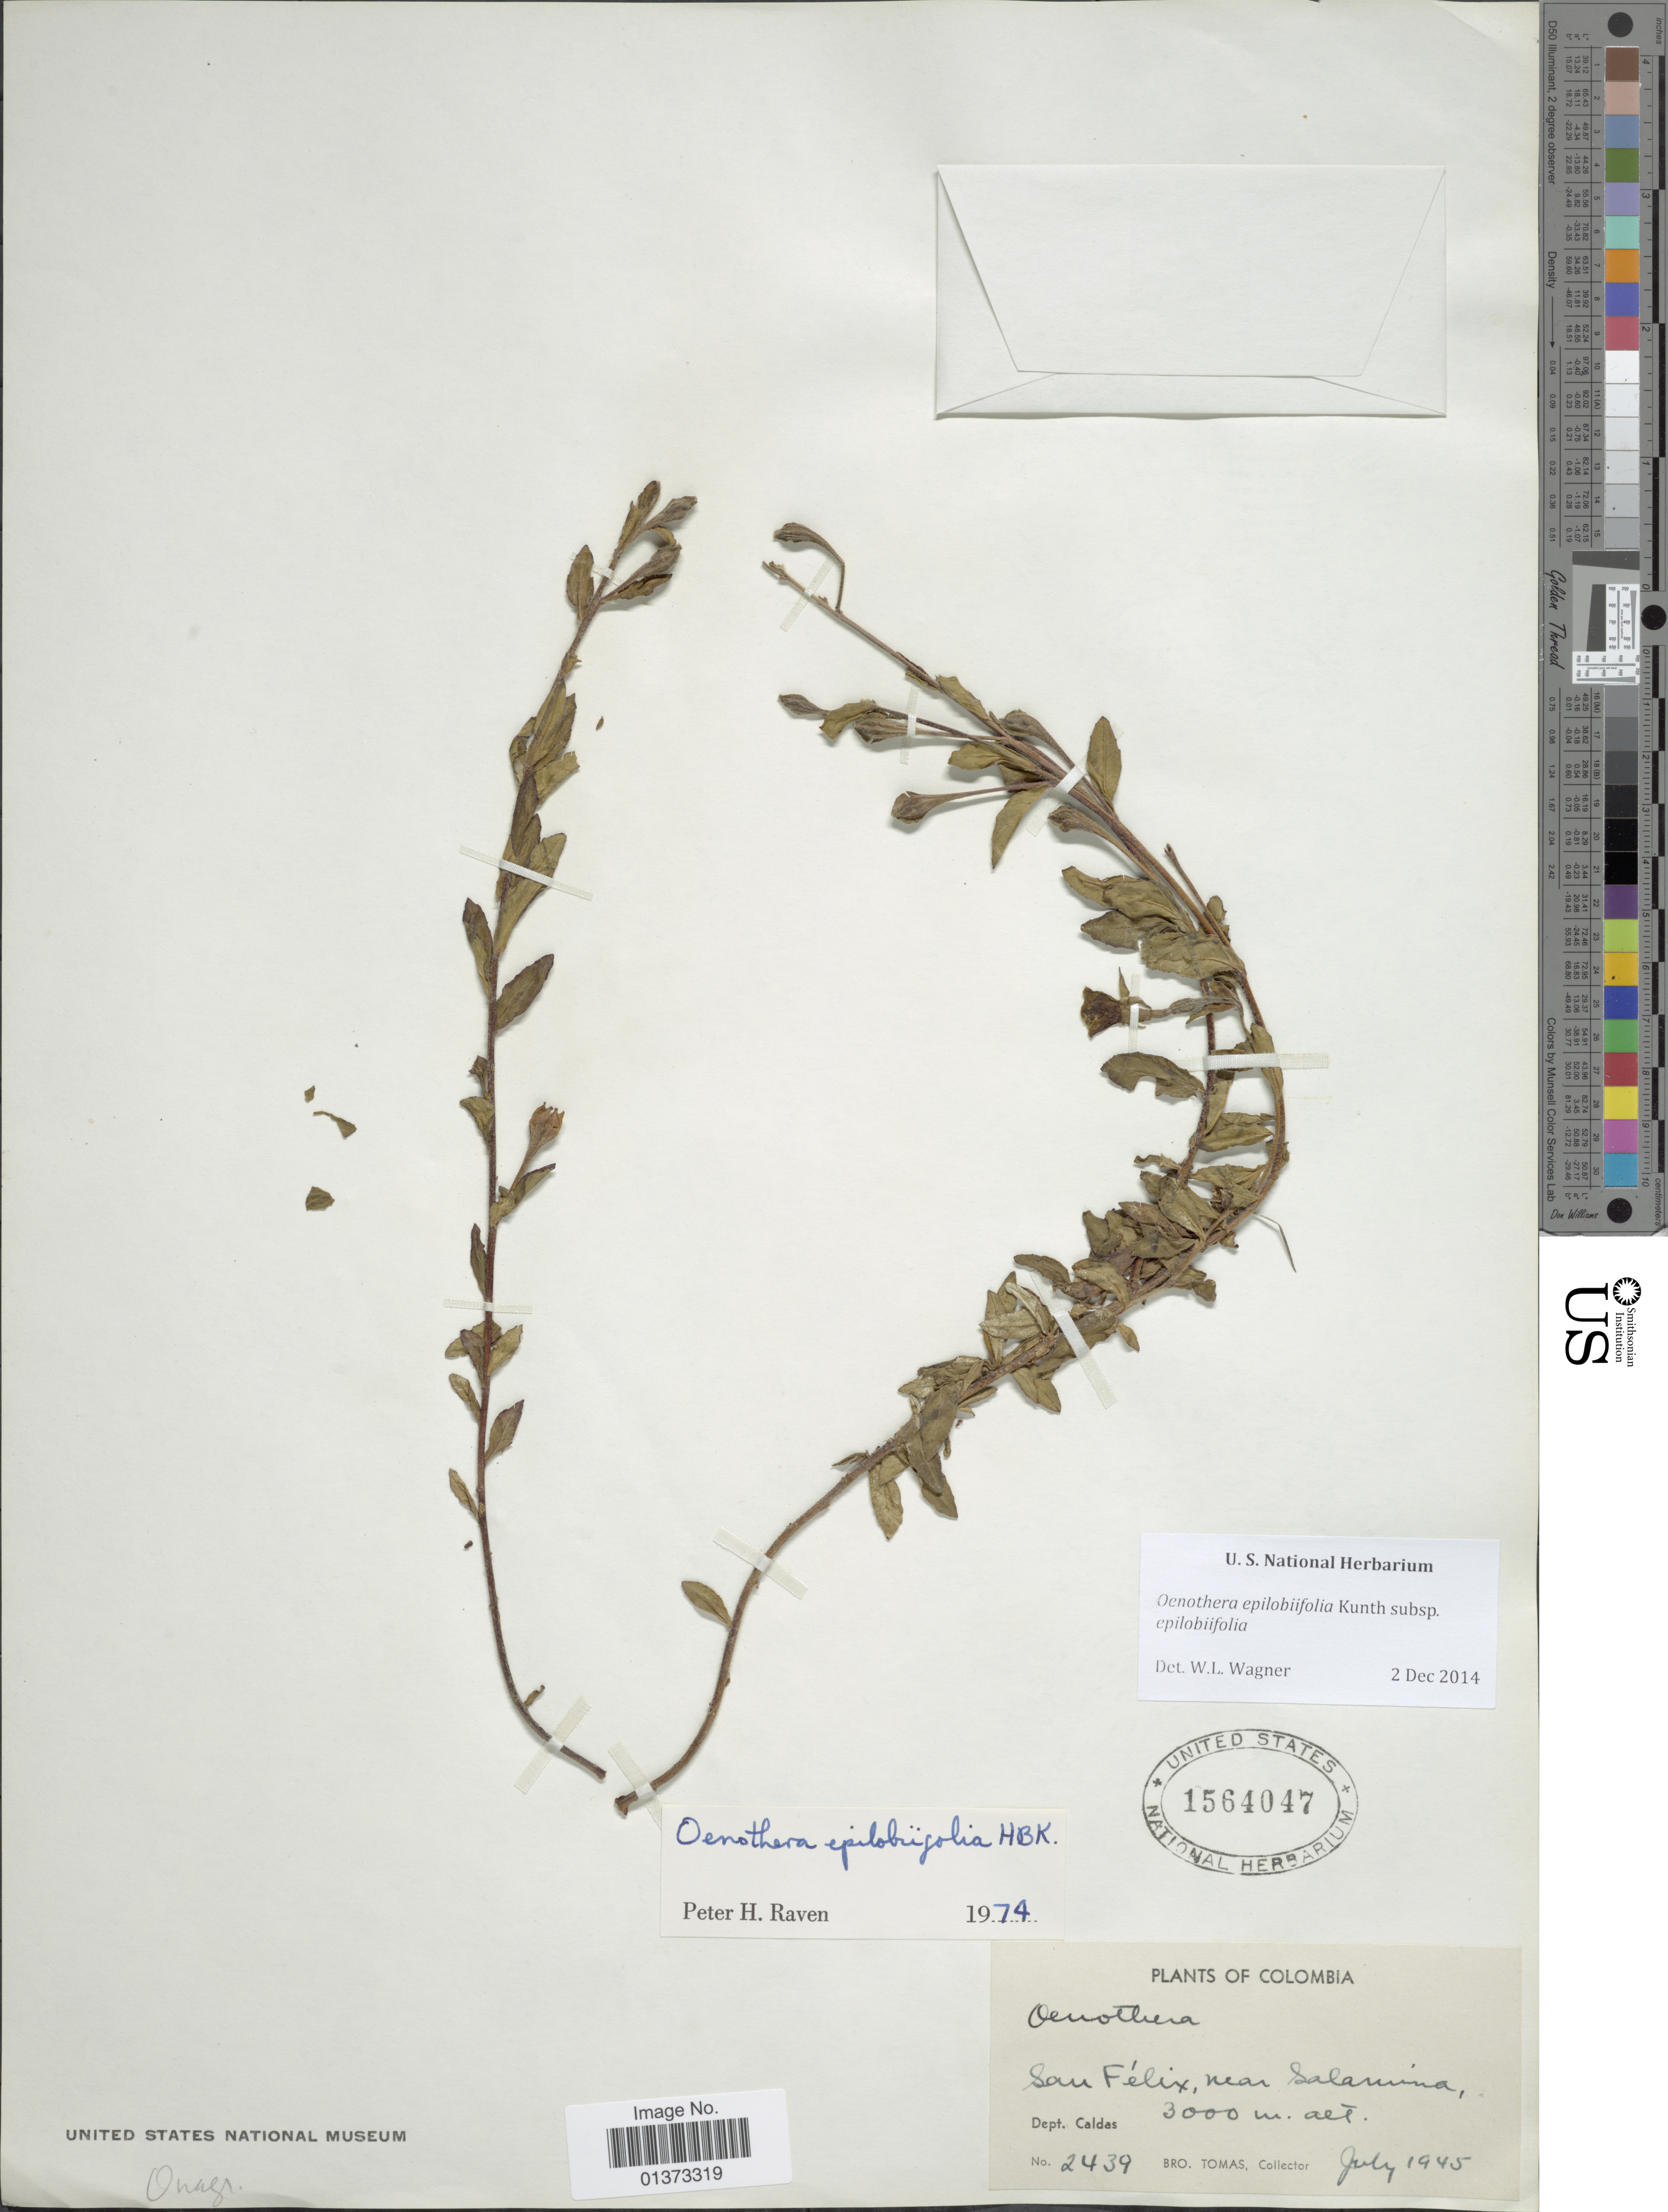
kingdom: Plantae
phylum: Tracheophyta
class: Magnoliopsida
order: Myrtales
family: Onagraceae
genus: Oenothera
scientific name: Oenothera epilobiifolia subsp. epilobiifolia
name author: Kunth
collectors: B. Tomas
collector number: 2439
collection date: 1945-07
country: Colombia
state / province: Caldas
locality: San Félix, near Salamina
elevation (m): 3000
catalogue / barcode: US 1564047